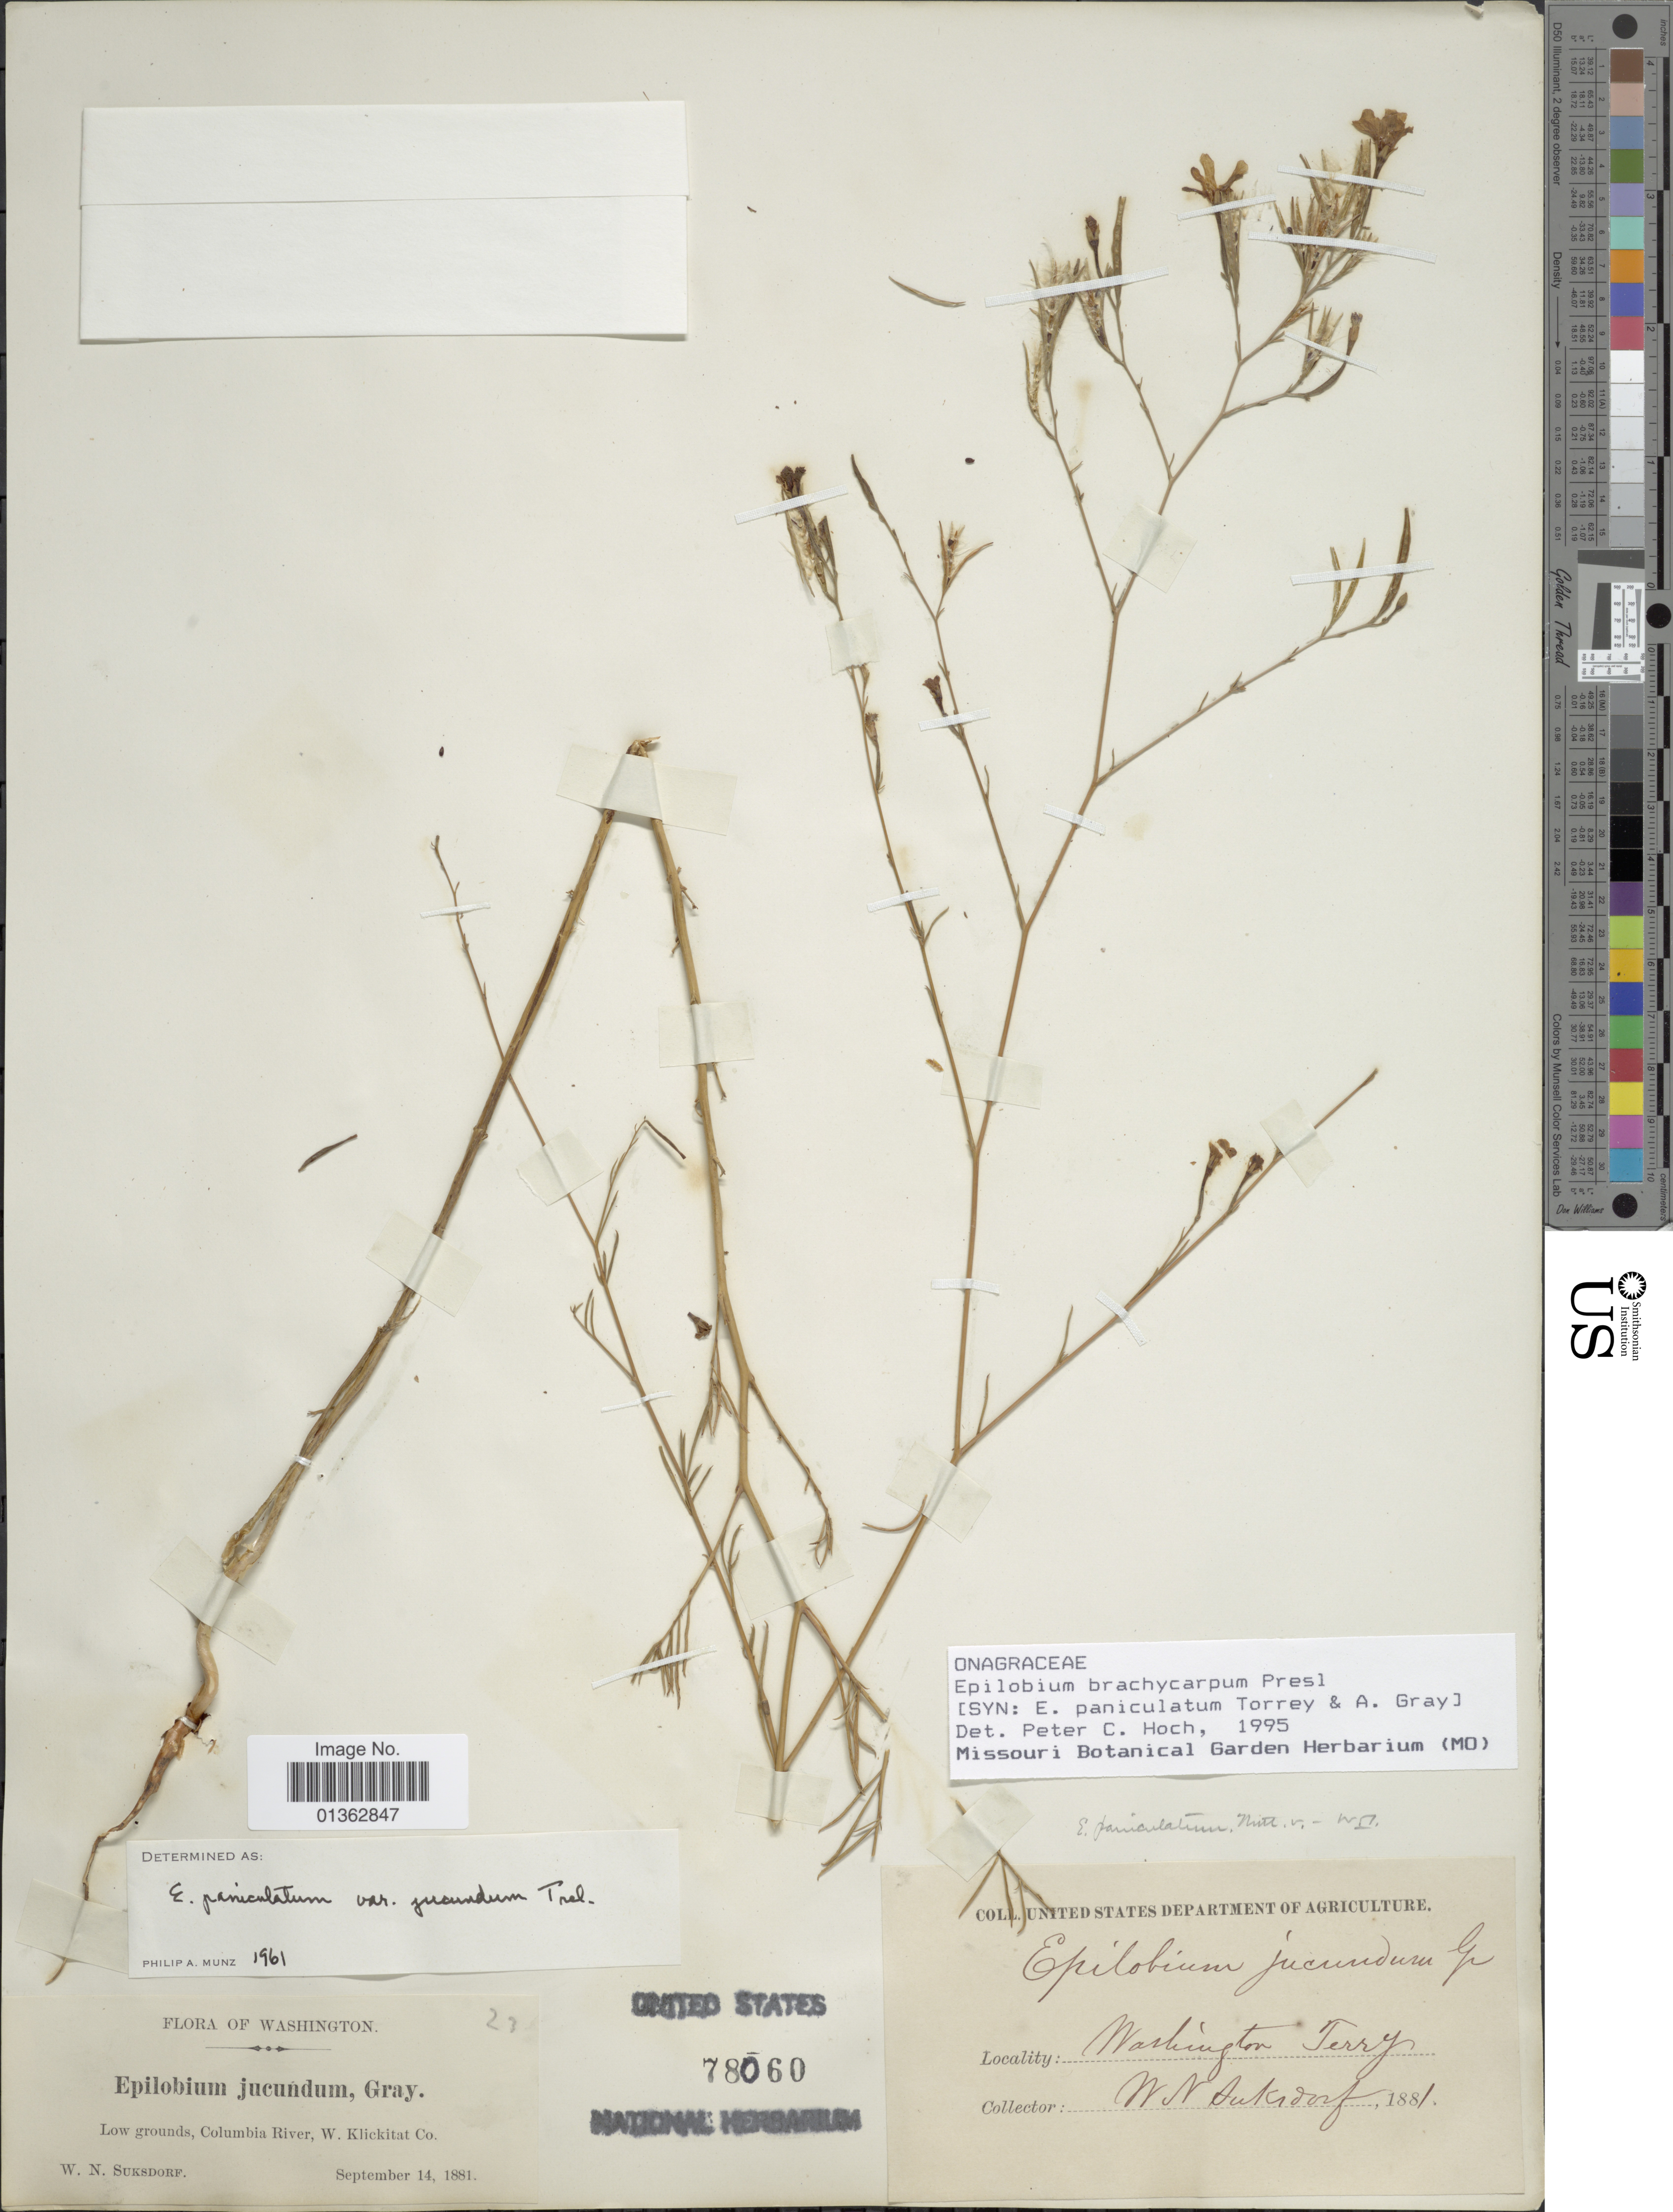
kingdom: Plantae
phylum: Tracheophyta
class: Magnoliopsida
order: Myrtales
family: Onagraceae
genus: Epilobium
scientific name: Epilobium brachycarpum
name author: C. Presl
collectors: W. N. Suksdorf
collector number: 23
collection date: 1881-09-14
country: United States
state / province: Washington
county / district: Klickitat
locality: Columbia River, W. Klickitat Co.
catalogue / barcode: US 78060